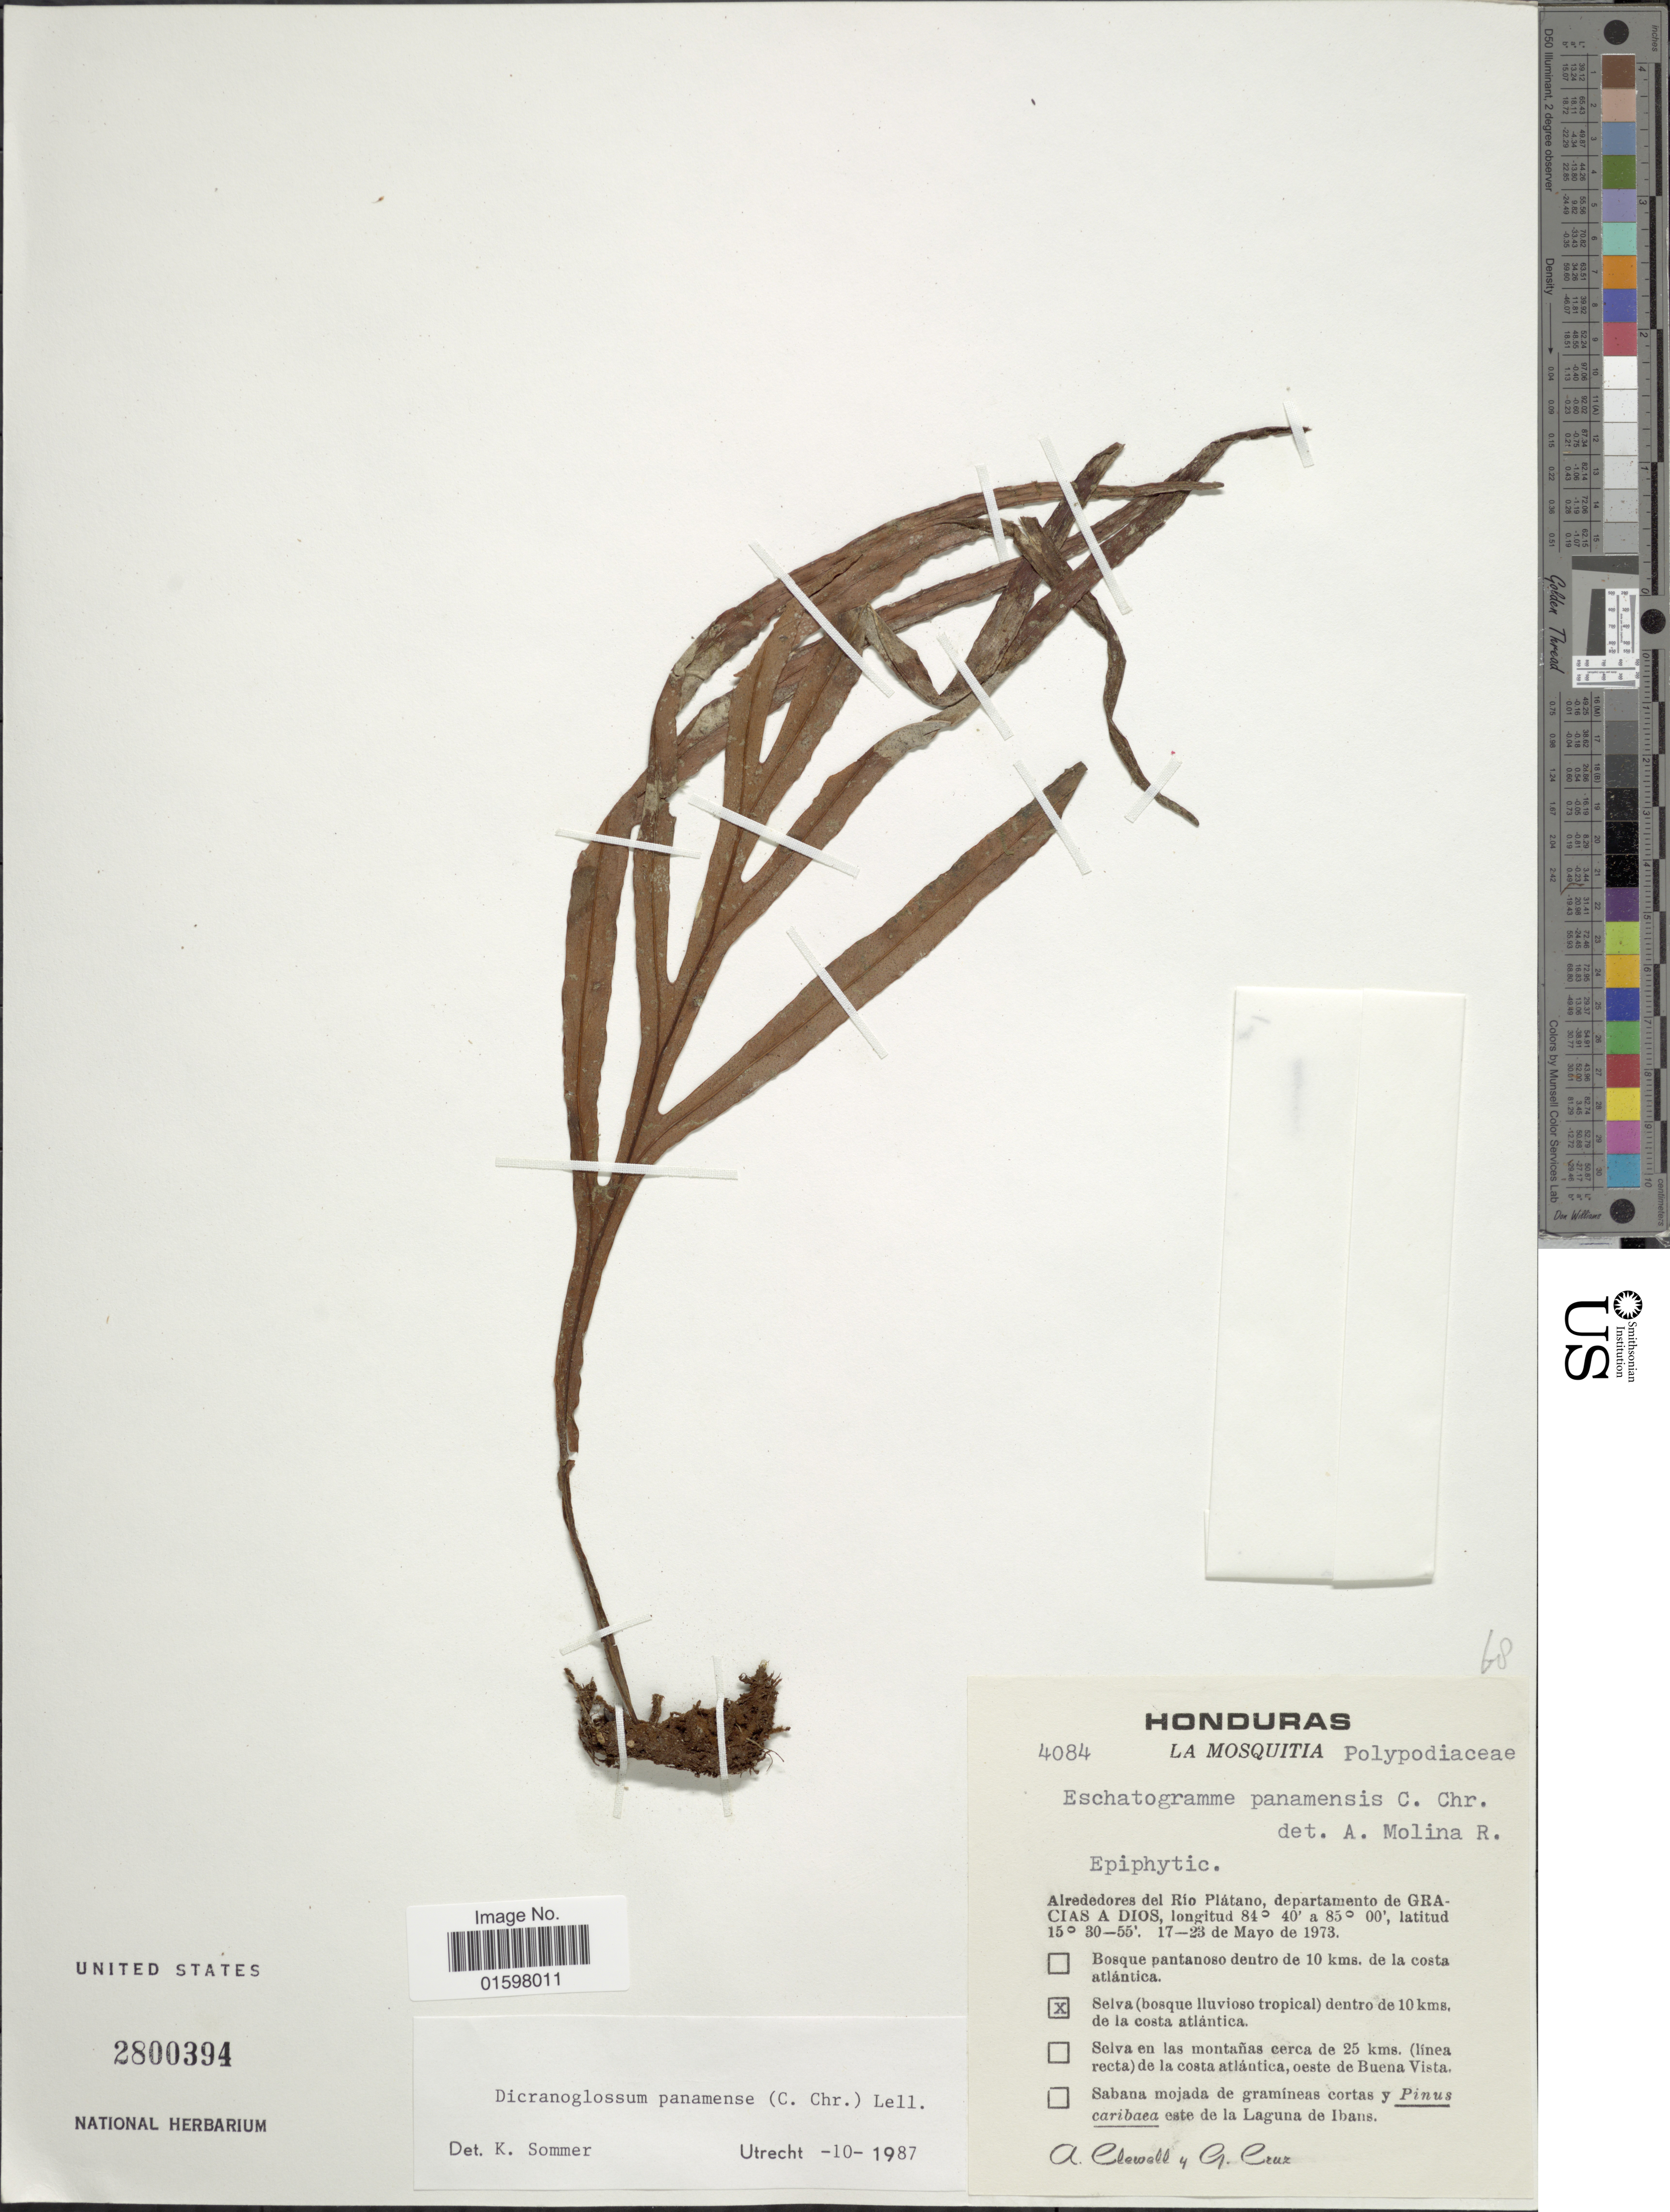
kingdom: Plantae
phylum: Tracheophyta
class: Polypodiopsida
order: Polypodiales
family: Polypodiaceae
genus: Pleopeltis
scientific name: Pleopeltis panamensis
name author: (Weath.) Pic. Serm.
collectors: A. Clewell & G. Cruz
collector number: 4084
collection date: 1973-05-17/1973-05-23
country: Honduras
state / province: Gracias de Dios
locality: La Mosquitia, Alrededores del Río Plátano, departamento de GRACIAS A DIOS, Selva (bosque lluvioso tropical) dentro de 10 kms de la costa atlántica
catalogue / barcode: US 2800394